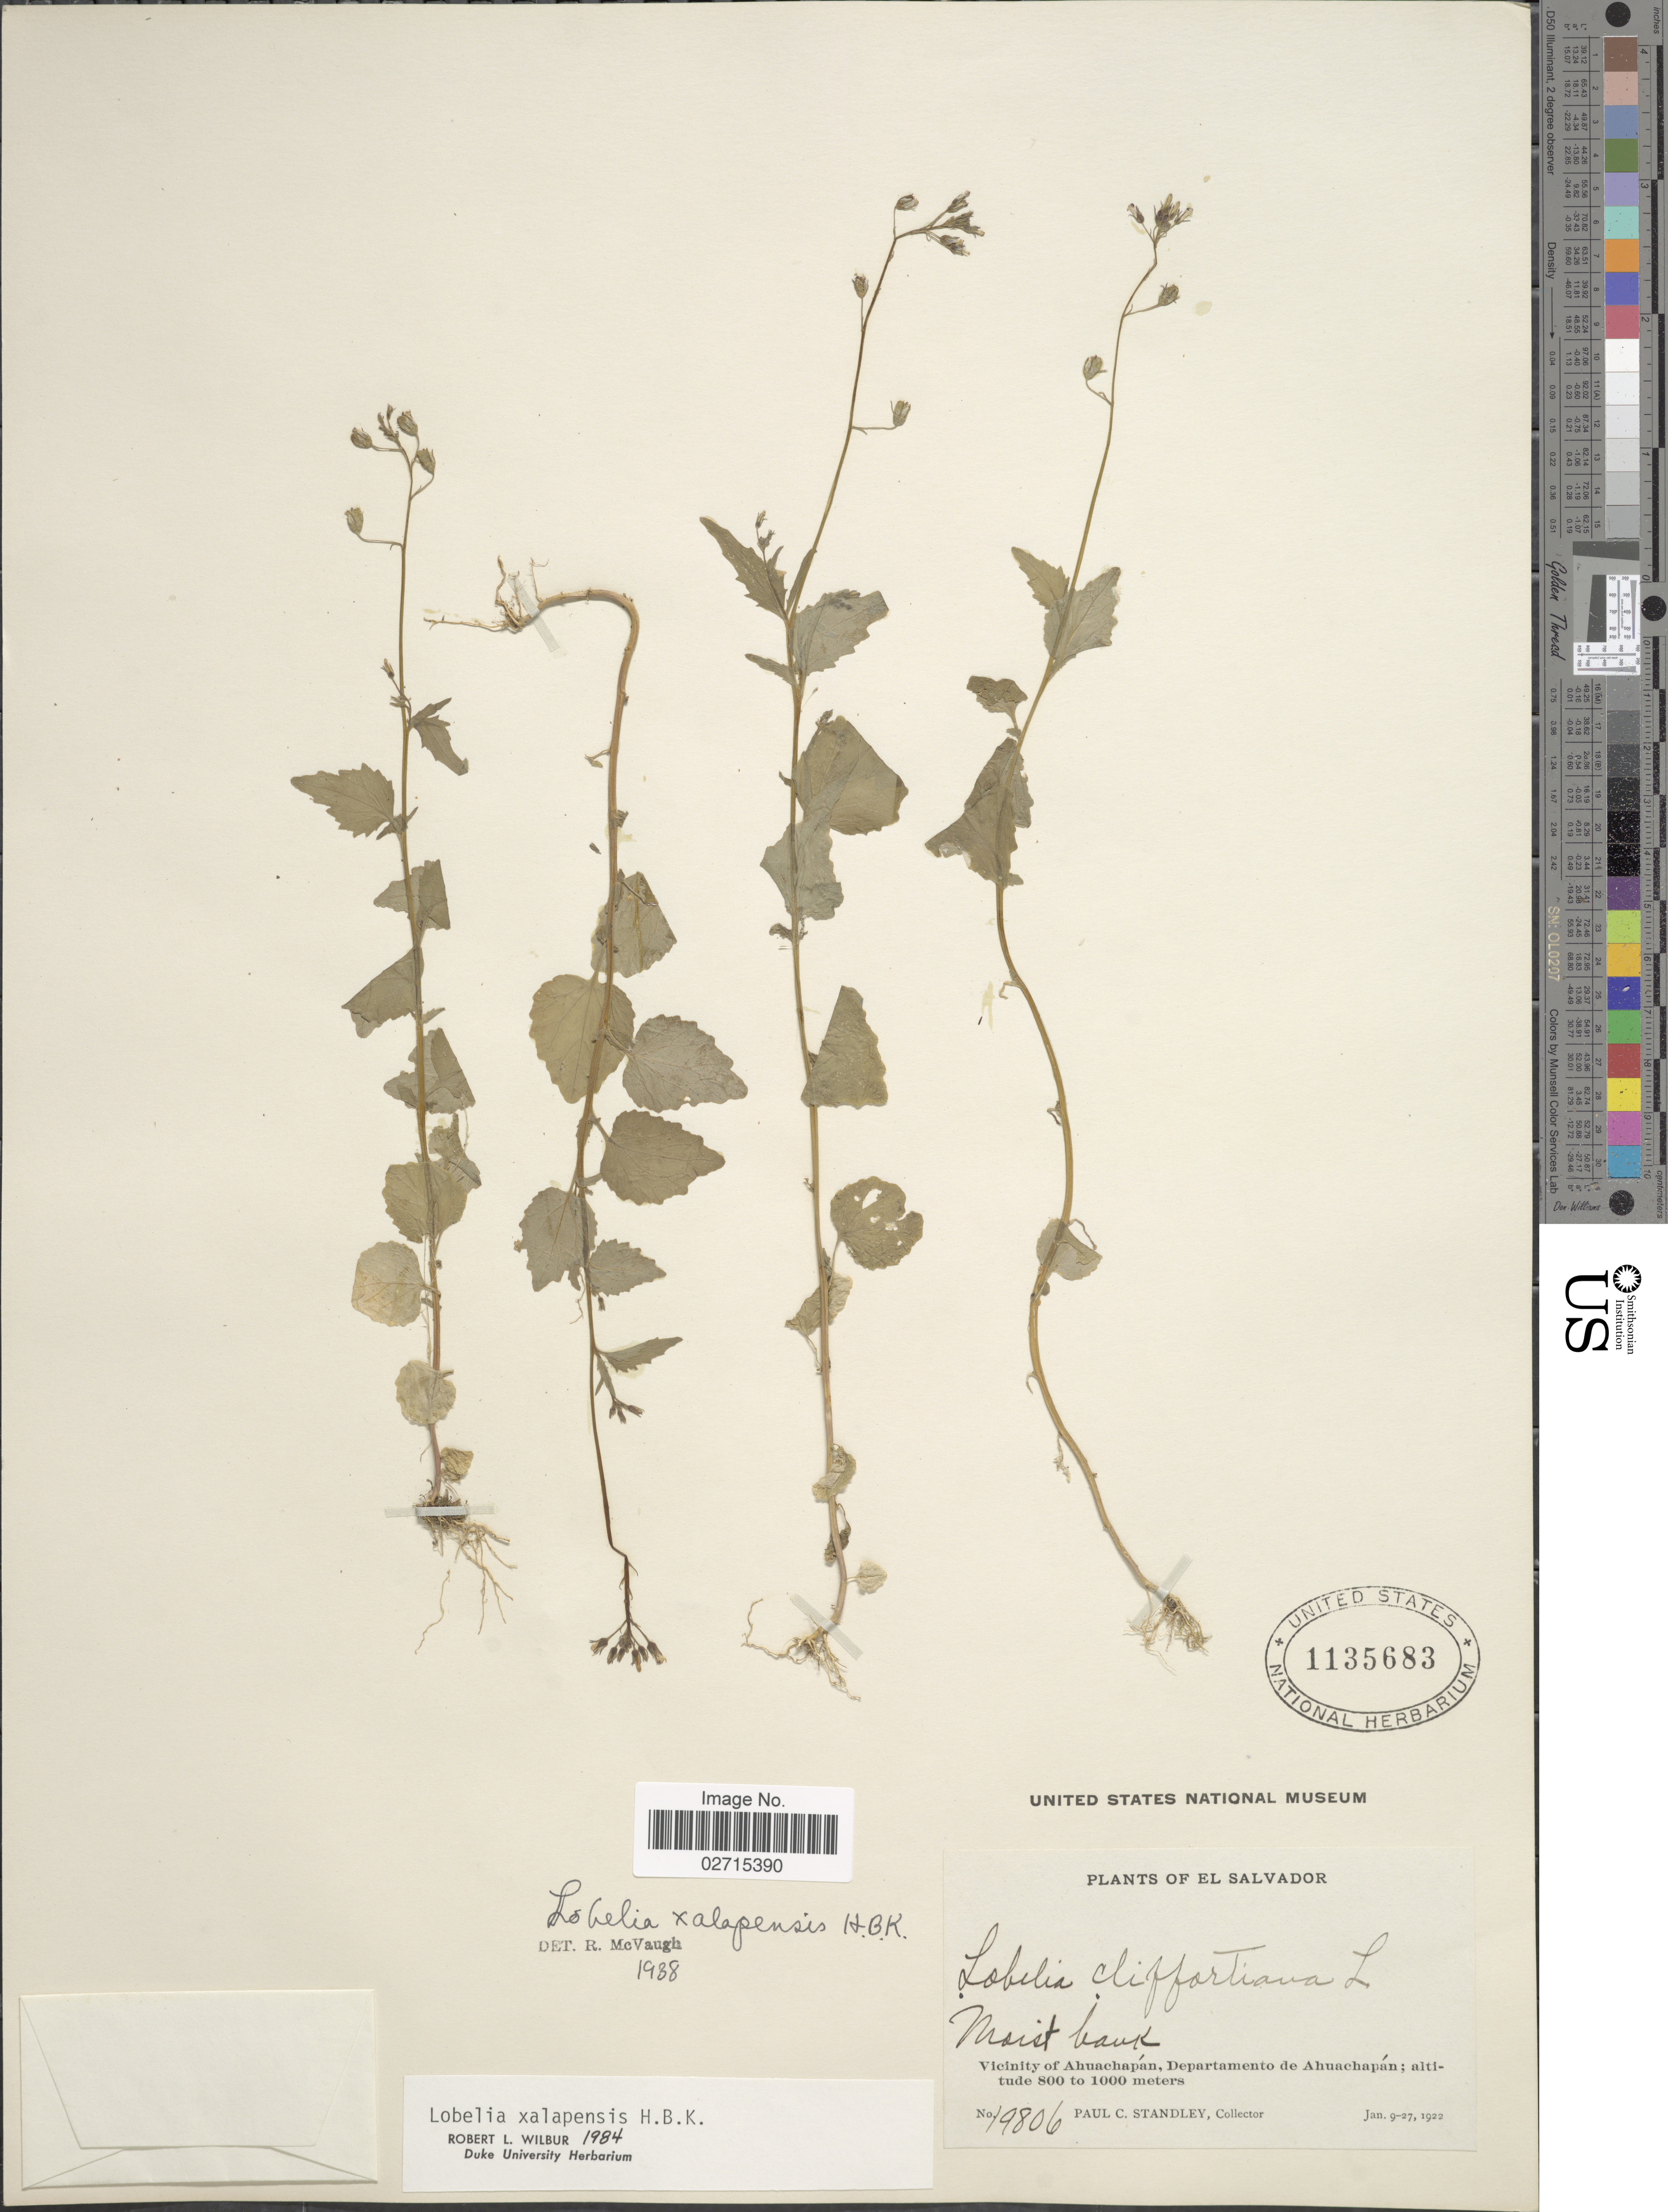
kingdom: Plantae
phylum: Tracheophyta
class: Magnoliopsida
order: Asterales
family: Campanulaceae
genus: Lobelia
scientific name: Lobelia xalapensis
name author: Kunth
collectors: P. C. Standley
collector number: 1908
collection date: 1922-01-09/1922-01-27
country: El Salvador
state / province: Ahuachapan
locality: Vicinity of Ahuachapán, Departamento de Ahuachapán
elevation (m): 800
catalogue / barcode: US 1135683